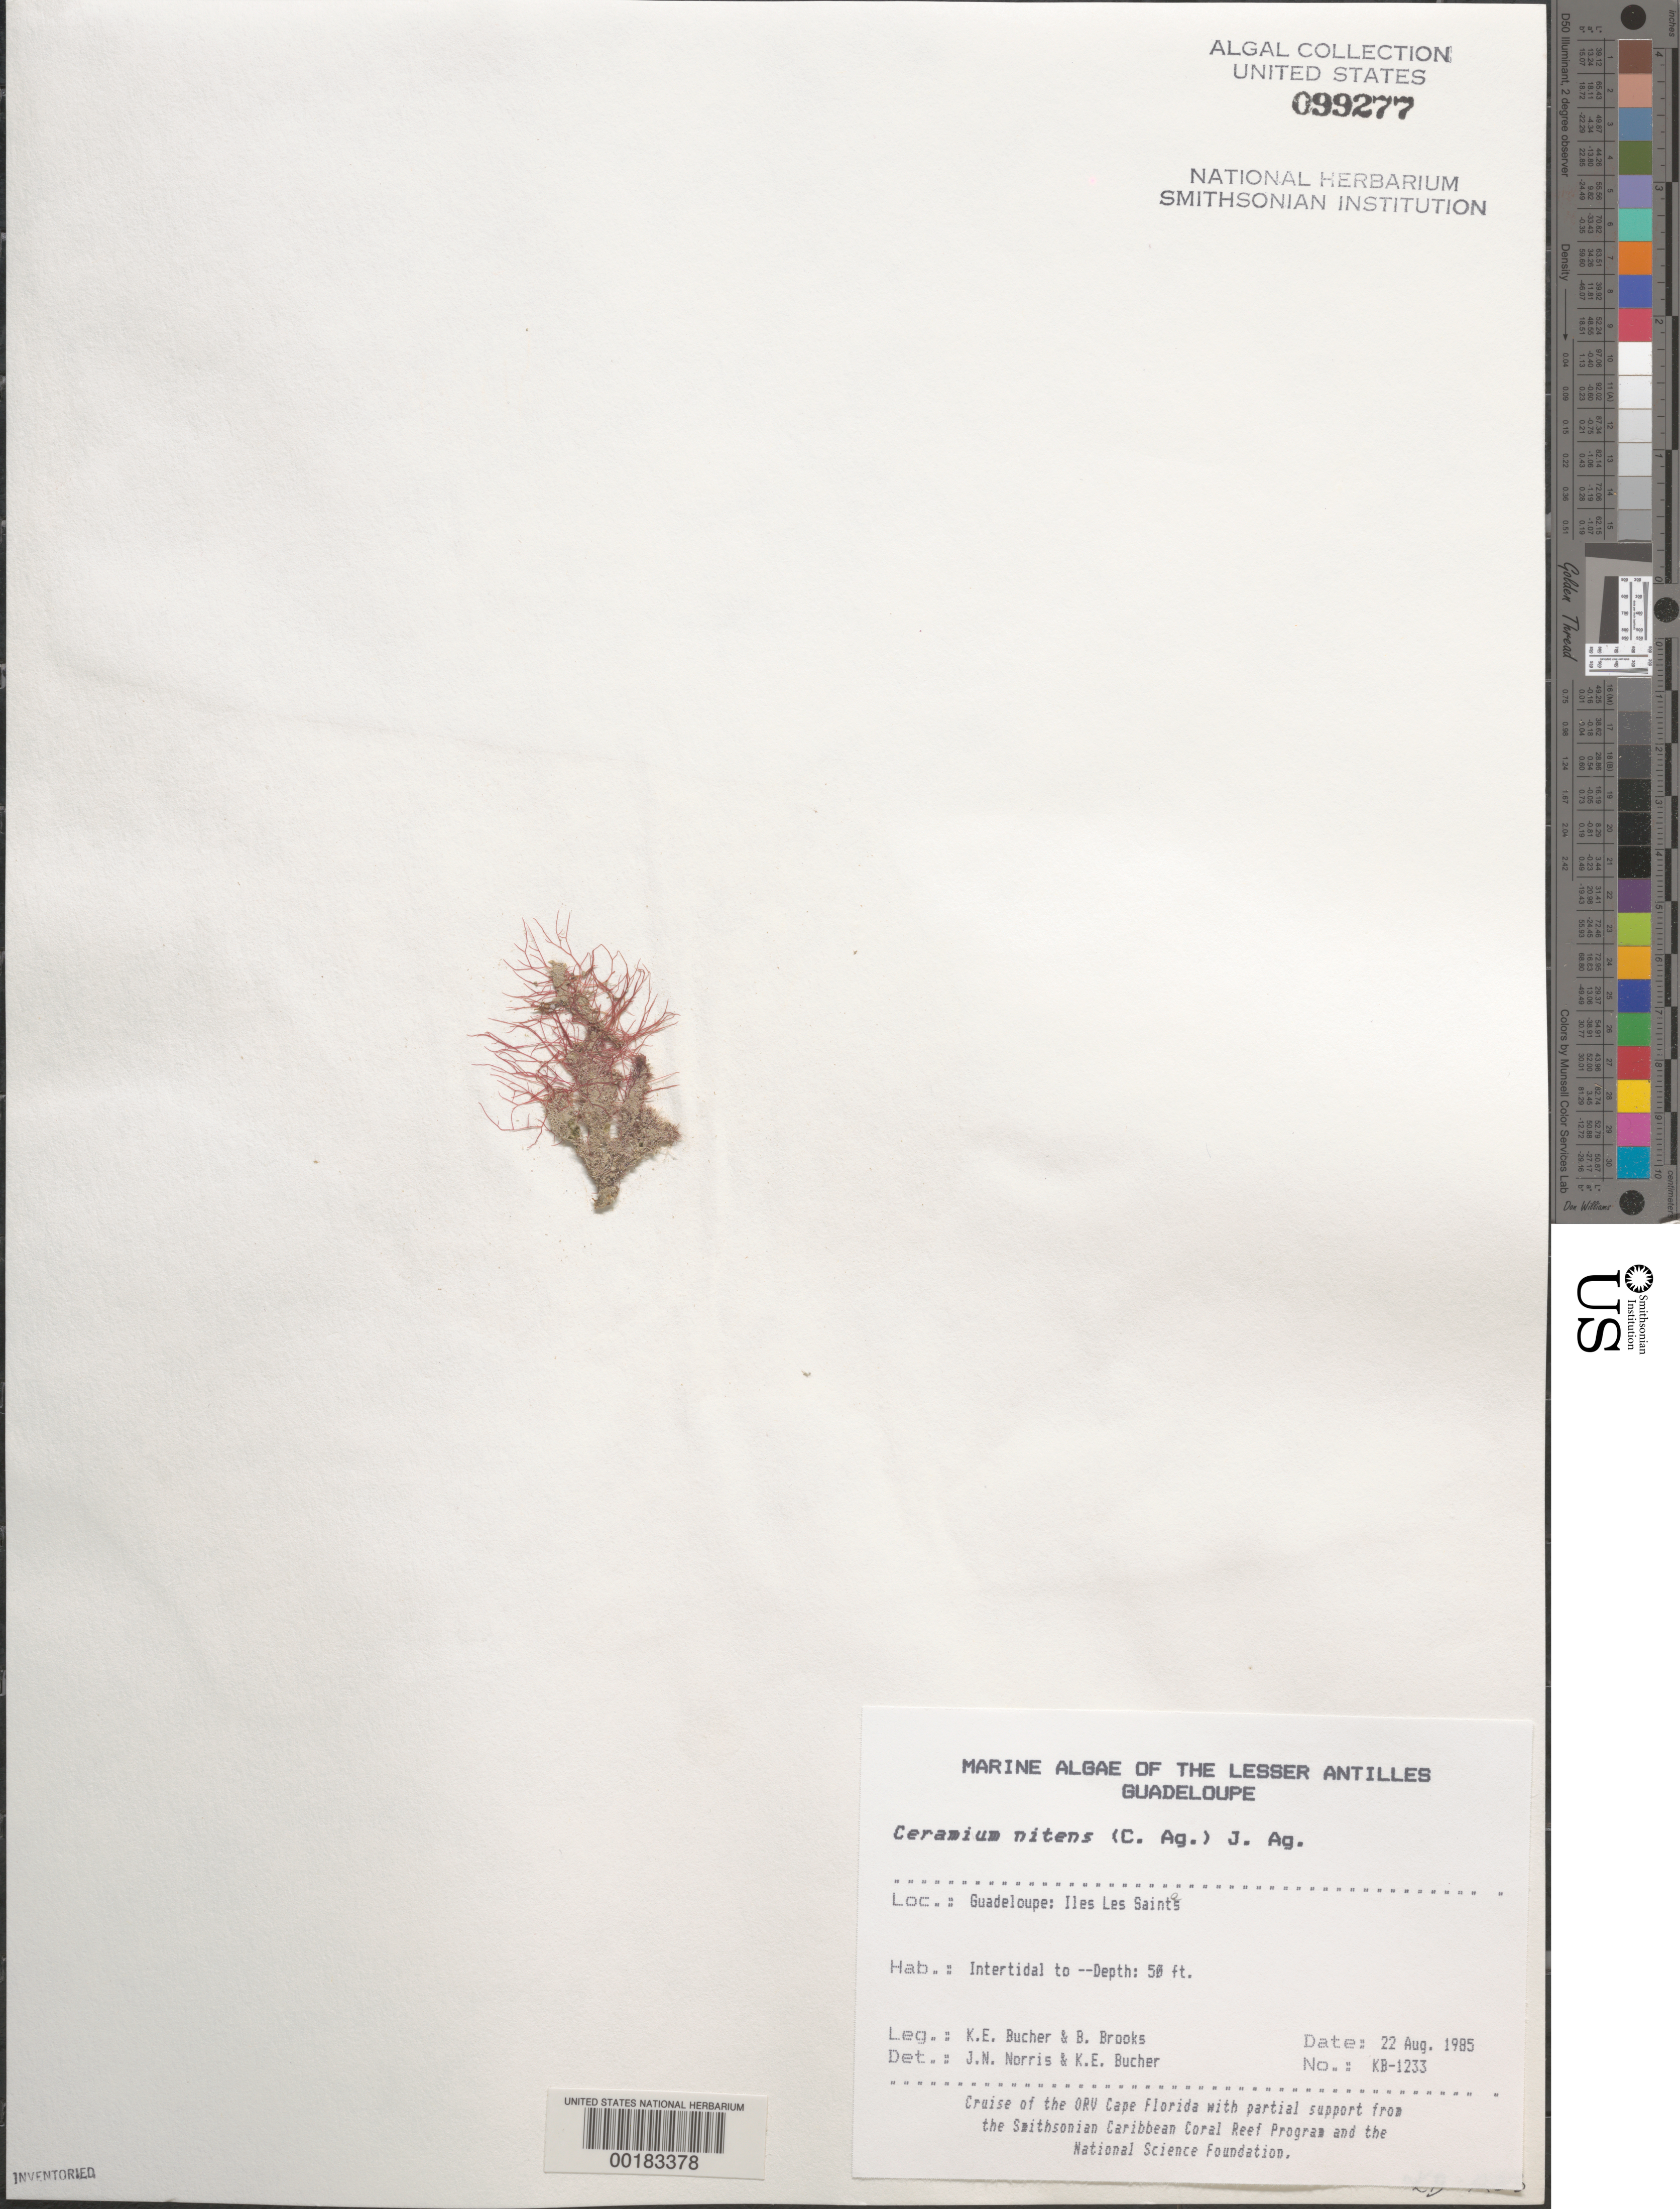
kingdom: Plantae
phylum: Rhodophyta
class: Florideophyceae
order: Ceramiales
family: Ceramiaceae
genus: Ceramium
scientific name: Ceramium nitens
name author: (C. Agardh) J. Agardh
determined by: Norris, J. N.; Bucher, K. E.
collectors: K. E. Bucher & B. Brooks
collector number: Kb-1233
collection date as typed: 22 Aug 1985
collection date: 1985-08-22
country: Guadeloupe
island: Iles des Saintes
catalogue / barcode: US 99277